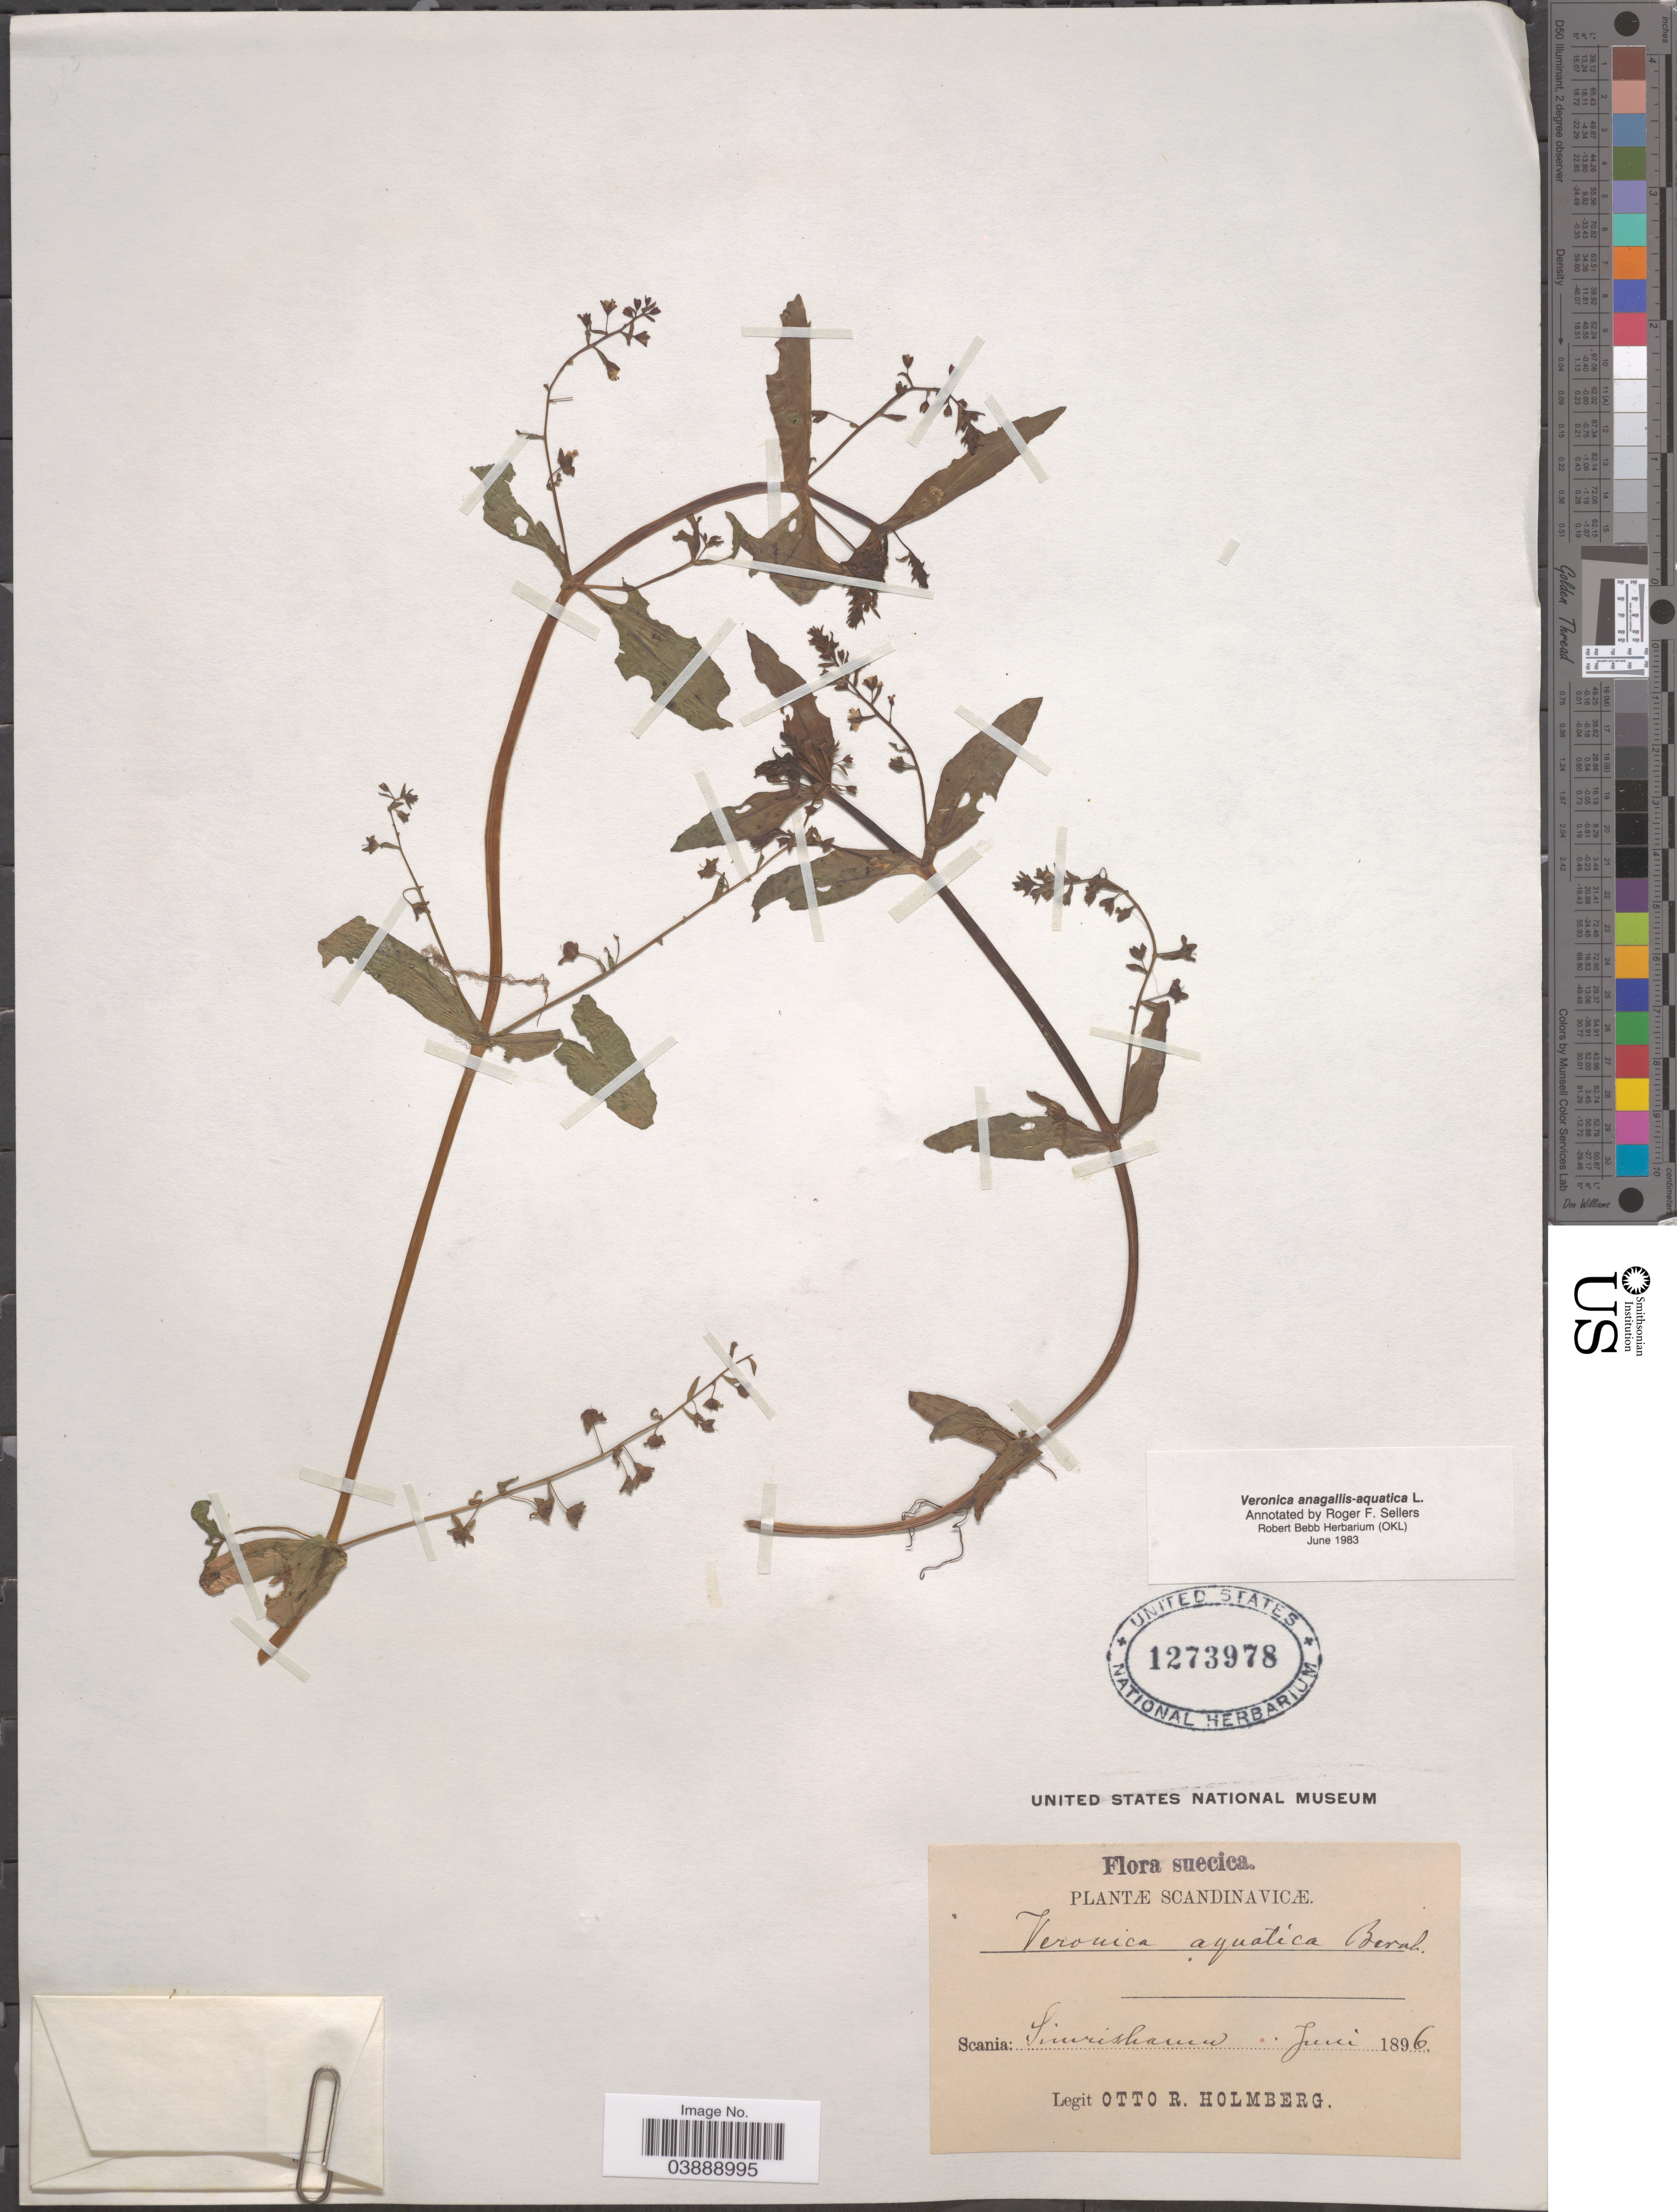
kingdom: Plantae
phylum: Tracheophyta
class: Magnoliopsida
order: Lamiales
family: Plantaginaceae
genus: Veronica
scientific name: Veronica anagallis-aquatica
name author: L.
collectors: O. Holmberg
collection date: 1896-06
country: Sweden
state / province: Skåne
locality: Suecica. Scandinavicæ. Scania: Simrishamn.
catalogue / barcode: US 1273978